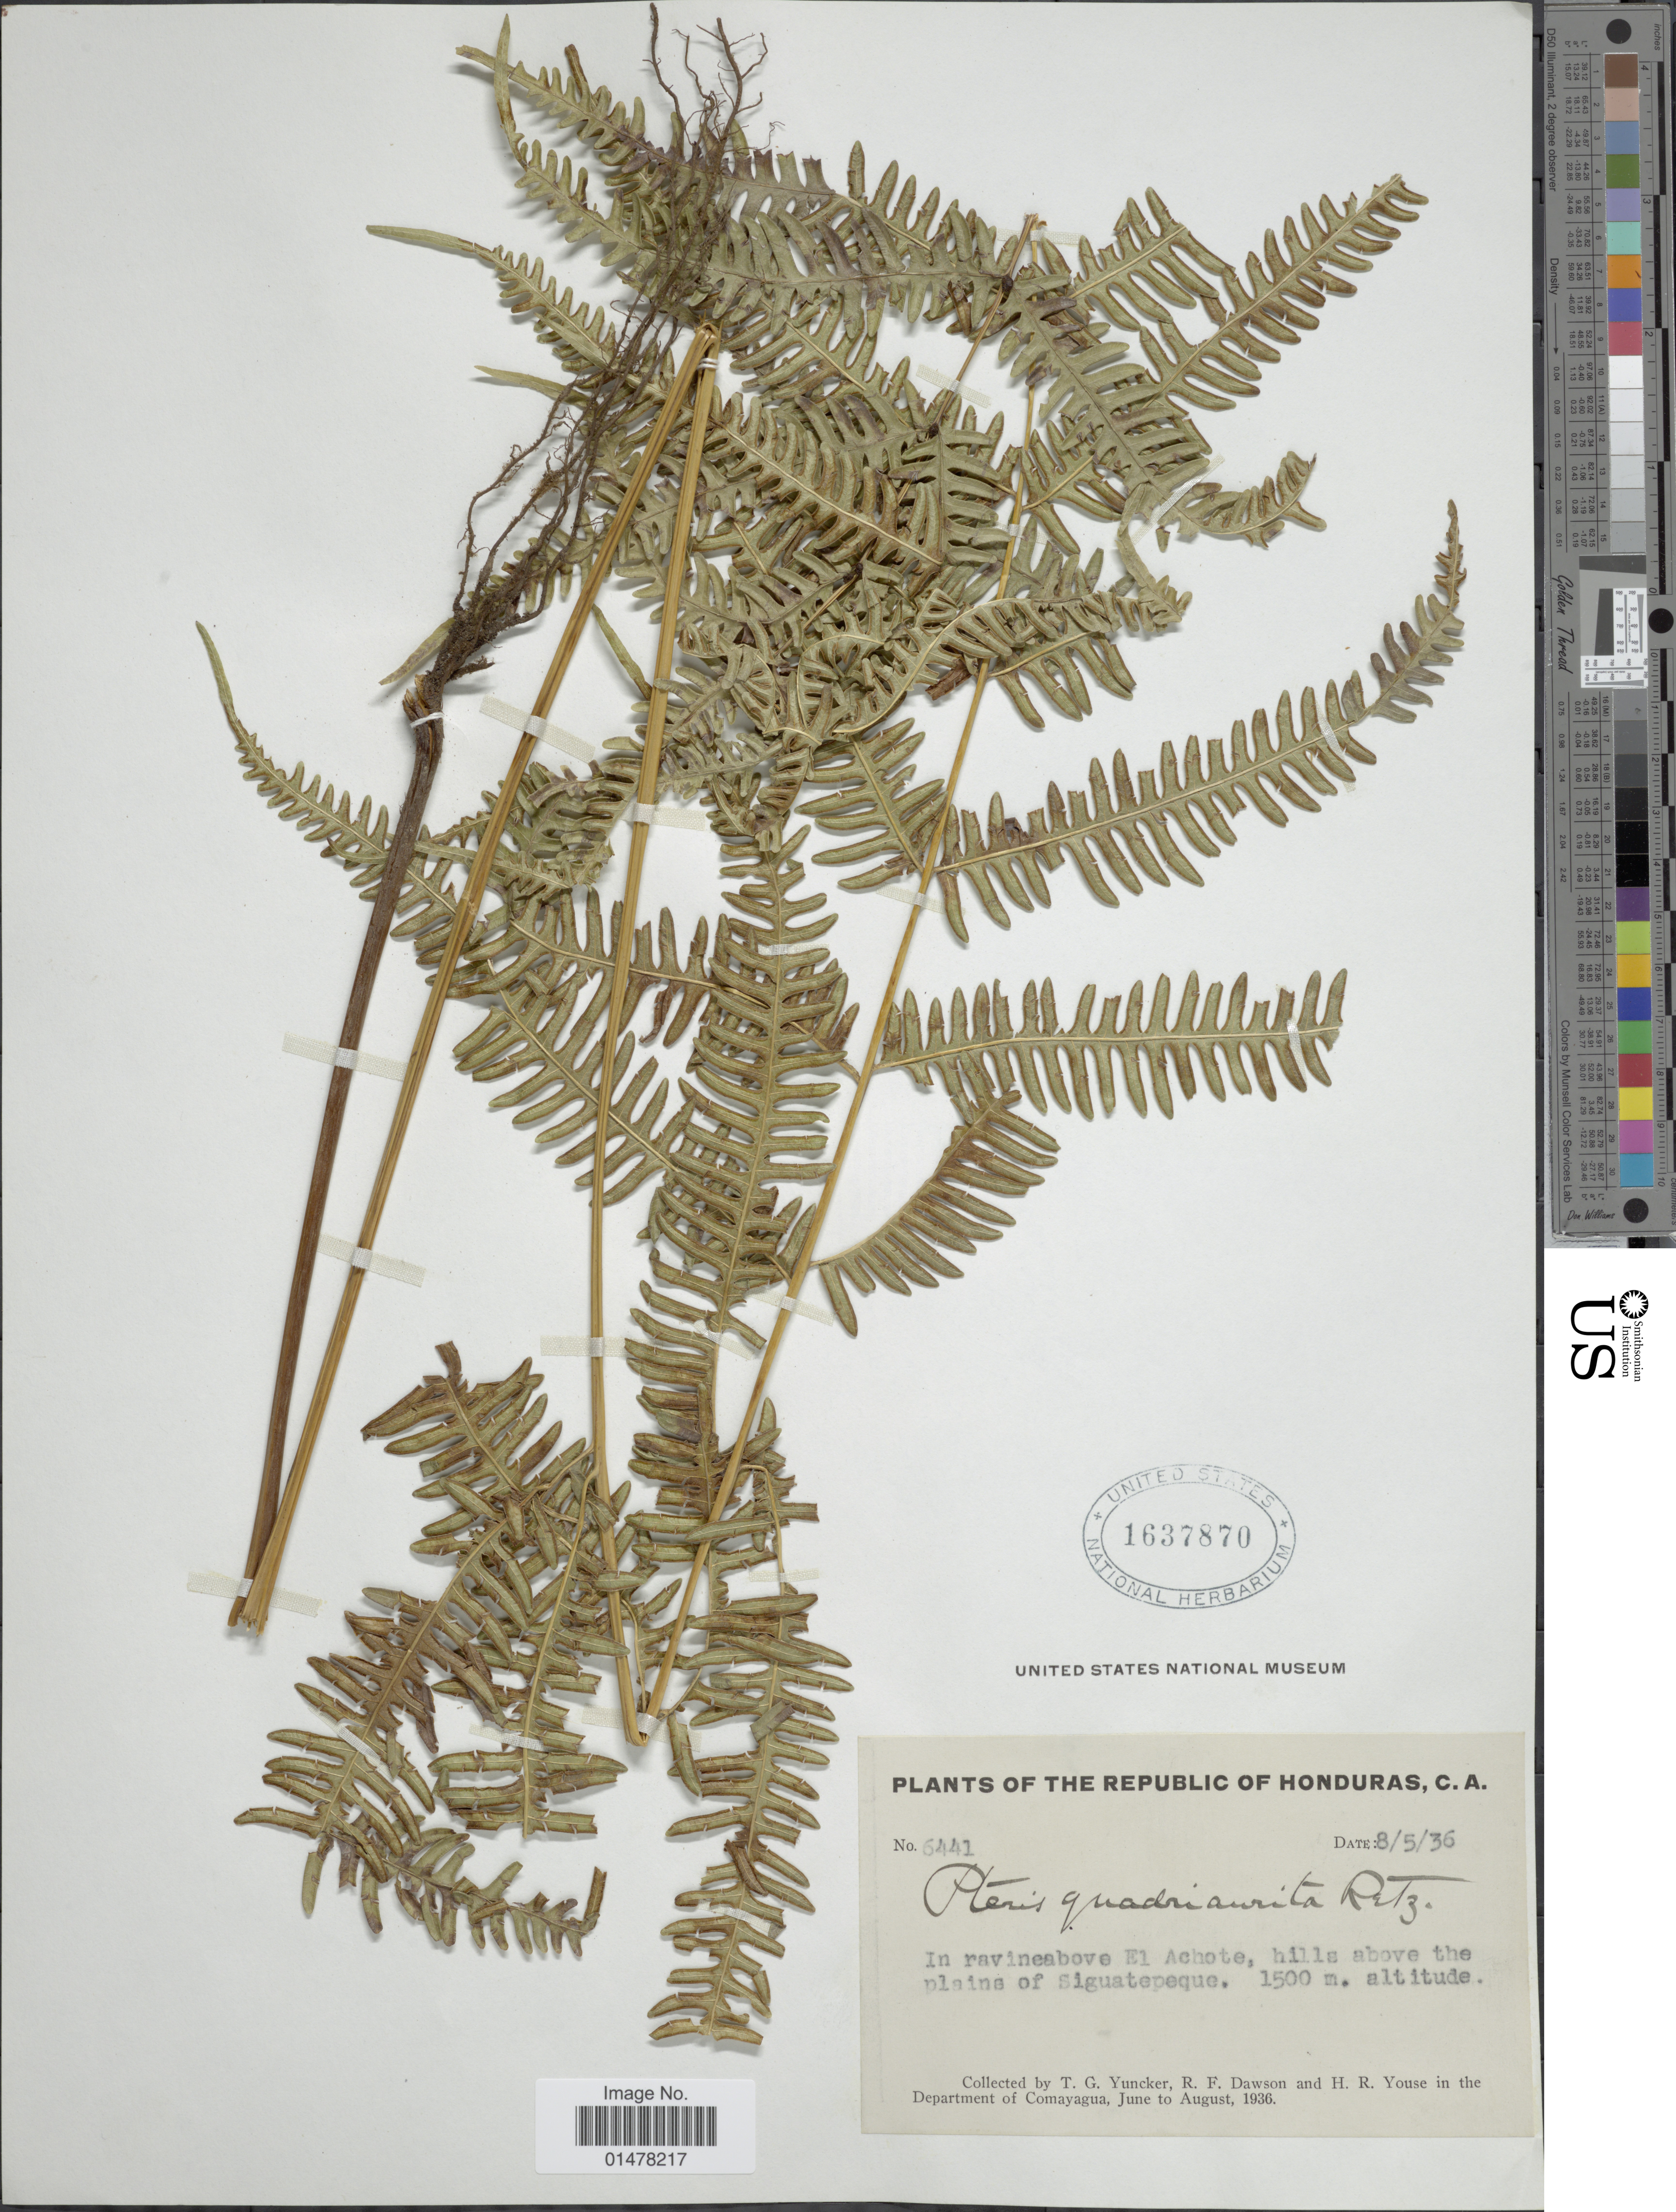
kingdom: Plantae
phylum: Tracheophyta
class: Polypodiopsida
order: Polypodiales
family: Pteridaceae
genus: Pteris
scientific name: Pteris quadriaurita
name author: Retz.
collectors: T. G. Yuncker, R. F. Dawson & H. Youse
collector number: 6441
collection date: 1936-05-08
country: Honduras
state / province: Comayagua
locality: Plants of the Republic of Honduras, C.A., in ravine above El Achote, hills above the plains of Siguatepeque, Department of Comayagua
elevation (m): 1500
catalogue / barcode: US 1637870